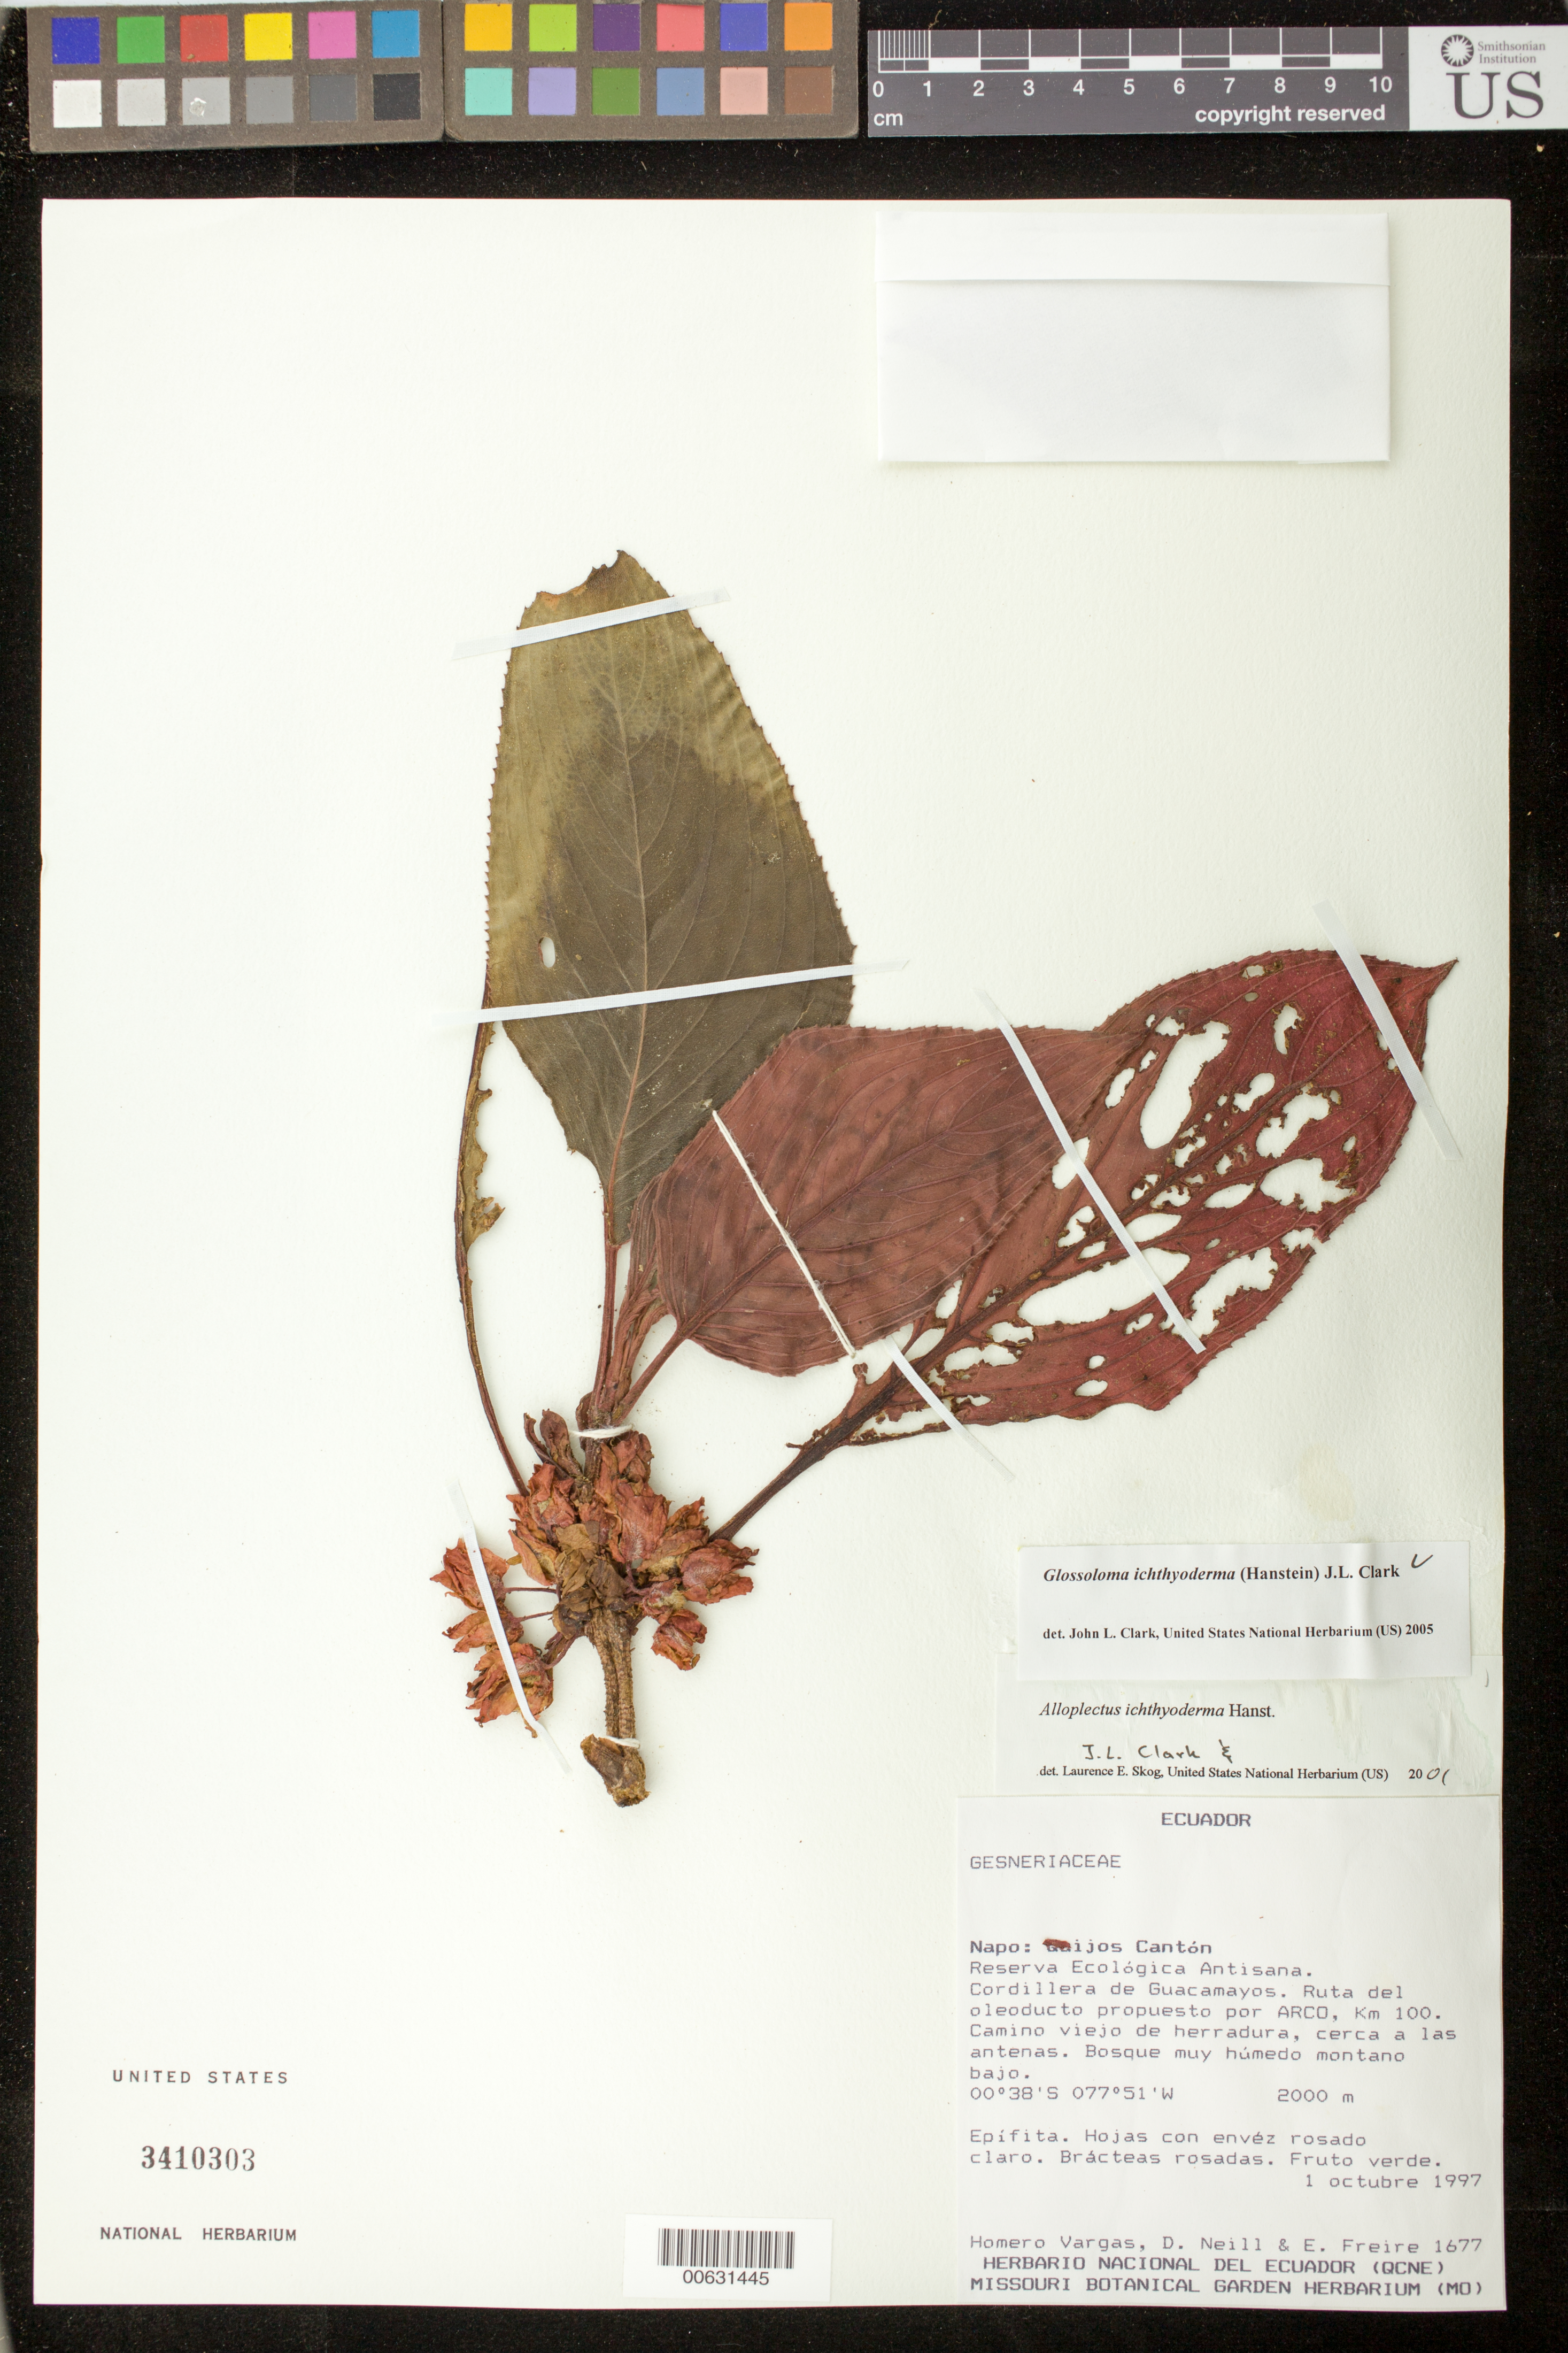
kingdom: Plantae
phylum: Tracheophyta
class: Magnoliopsida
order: Lamiales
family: Gesneriaceae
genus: Glossoloma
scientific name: Glossoloma ichthyoderma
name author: (Hanst.) J.L. Clark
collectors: H. Vargas, D. A. Neill & E. Freire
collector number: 1677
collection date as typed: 01 Oct 1997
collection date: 1997-10-01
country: Ecuador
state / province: Napo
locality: Quijos Cantón; Reserva Ecológica Antisana, Cordillera de Guacamayos, Ruta del oleoducto propuesto por ARCO, km 100, camino viejo de herradura, cerca a las antenas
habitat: Bosque muy húmedo montano bajo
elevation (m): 2000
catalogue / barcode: US 3410303